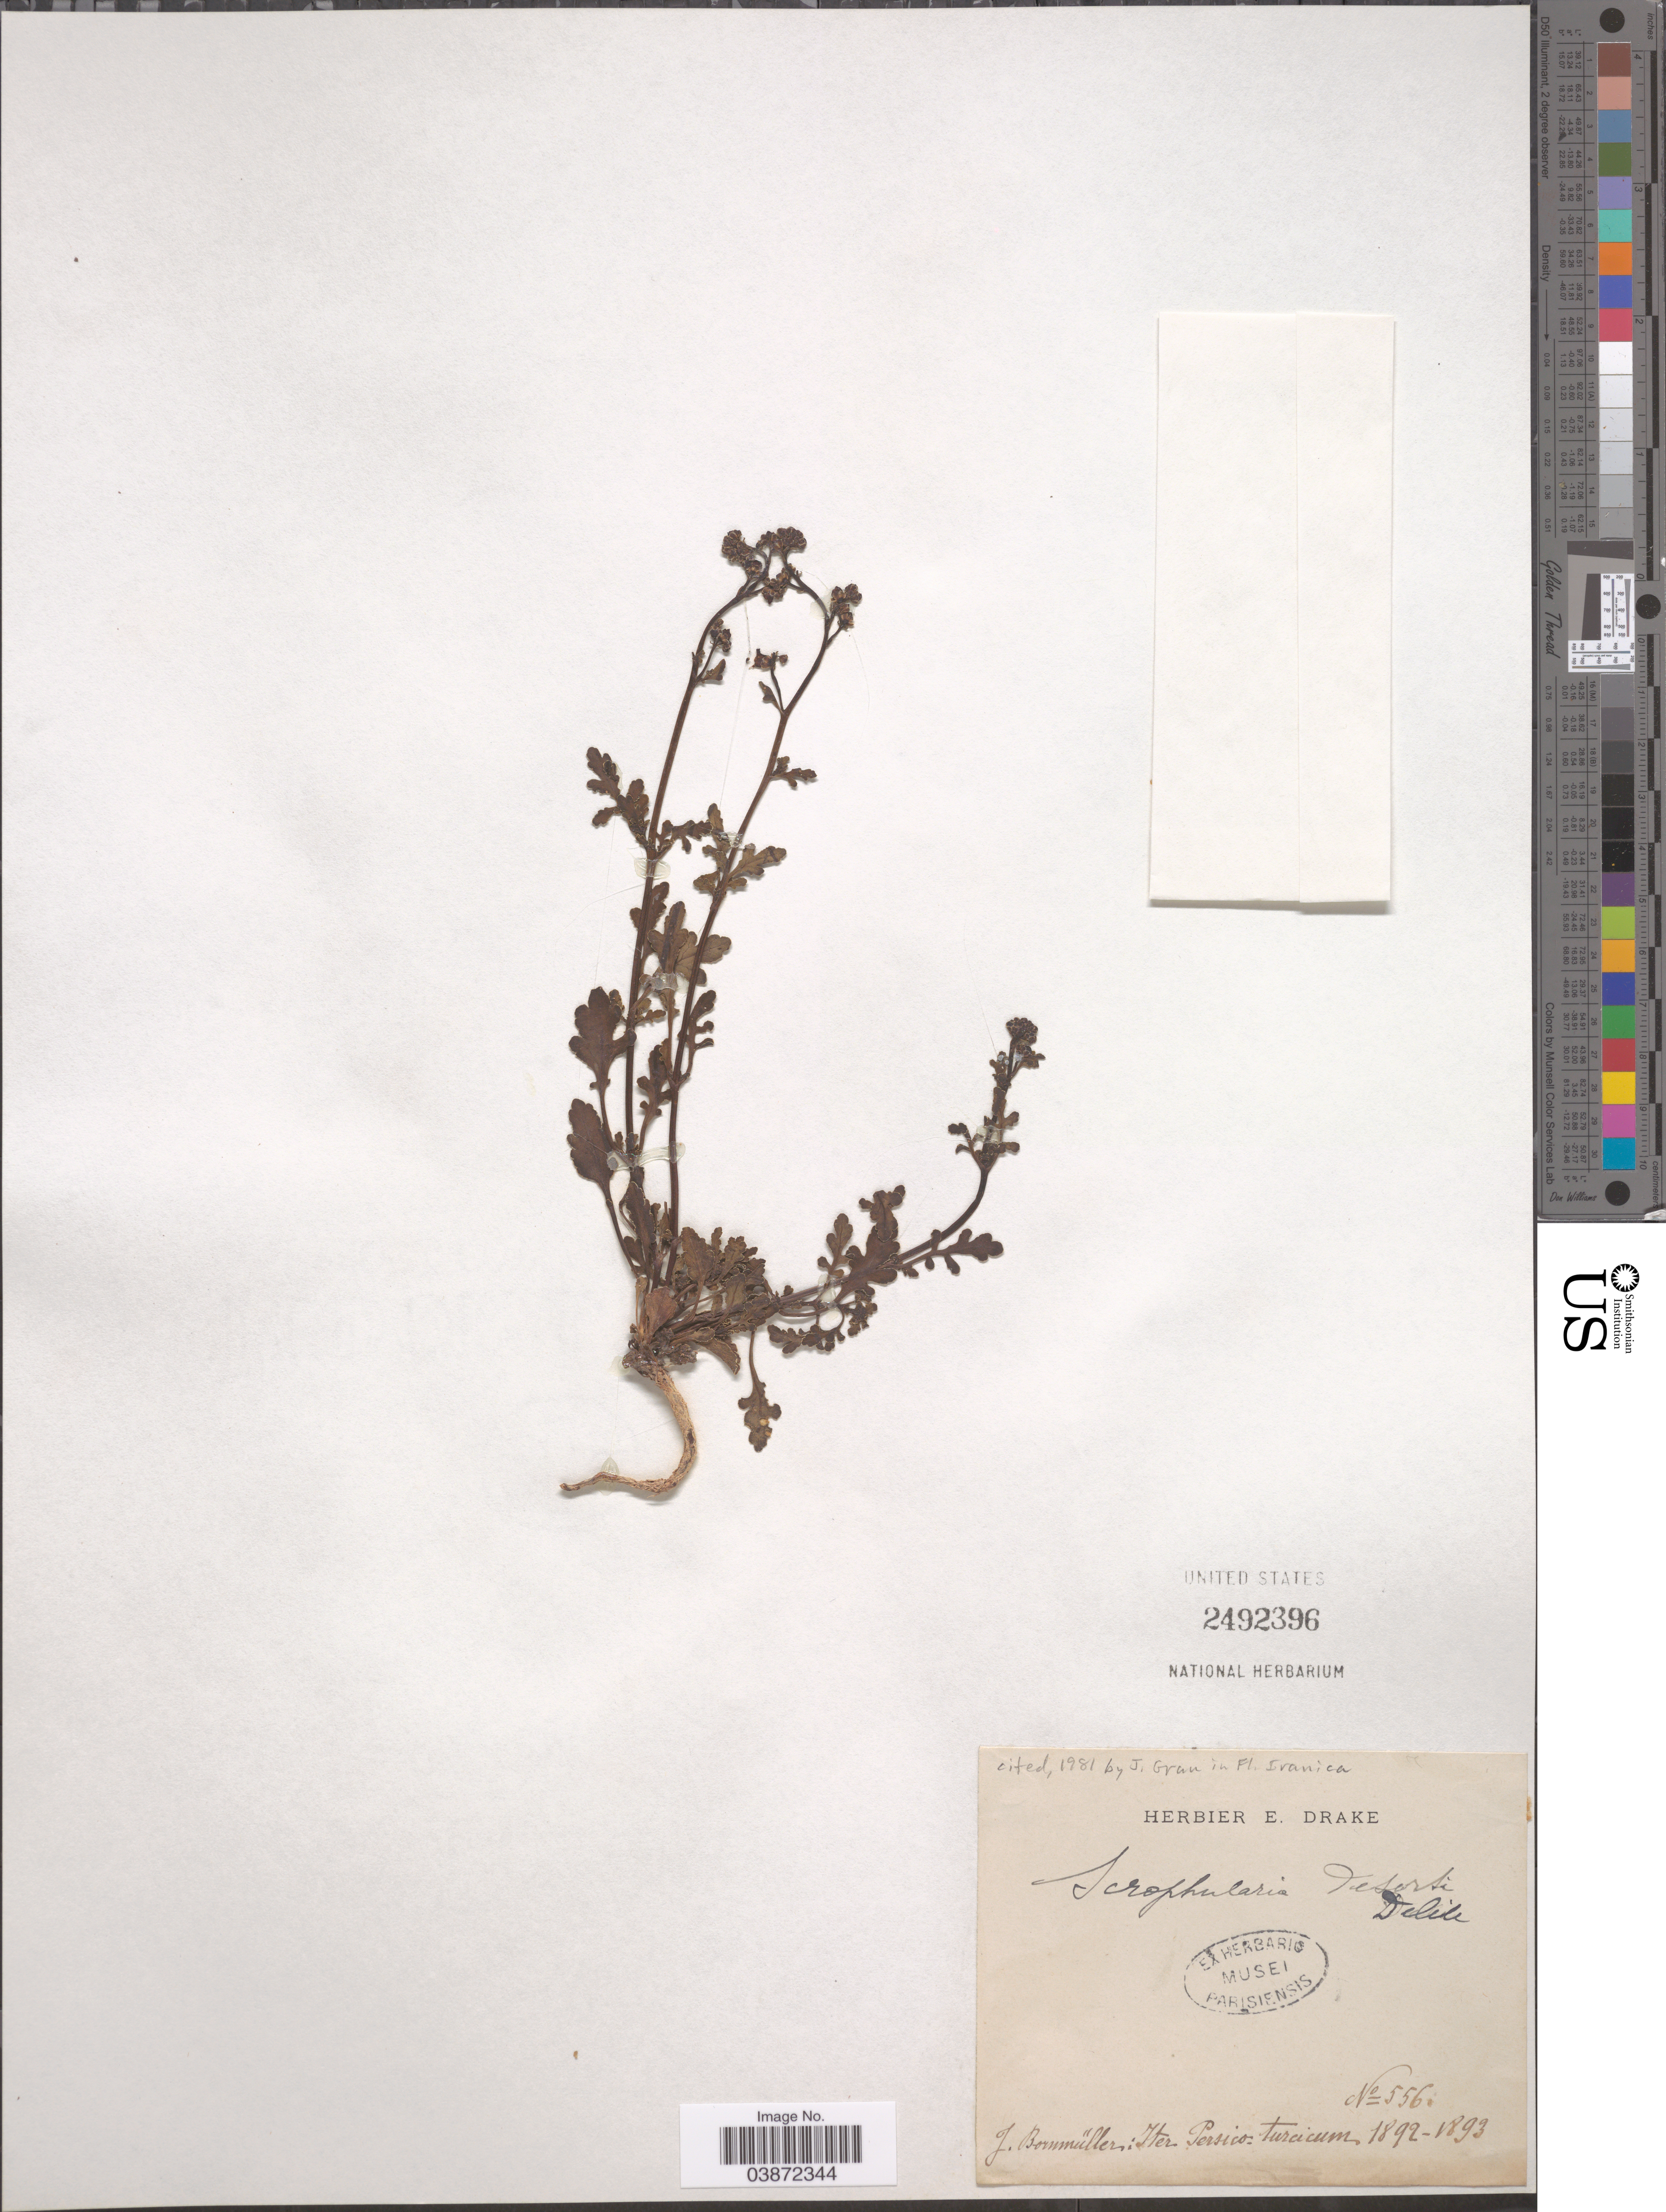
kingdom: Plantae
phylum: Tracheophyta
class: Magnoliopsida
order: Lamiales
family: Scrophulariaceae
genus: Scrophularia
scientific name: Scrophularia deserti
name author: Delile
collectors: J. Bornmüller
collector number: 556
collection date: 1892/1893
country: Iran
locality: Iter Persico- Turcicum.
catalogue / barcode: US 2492396